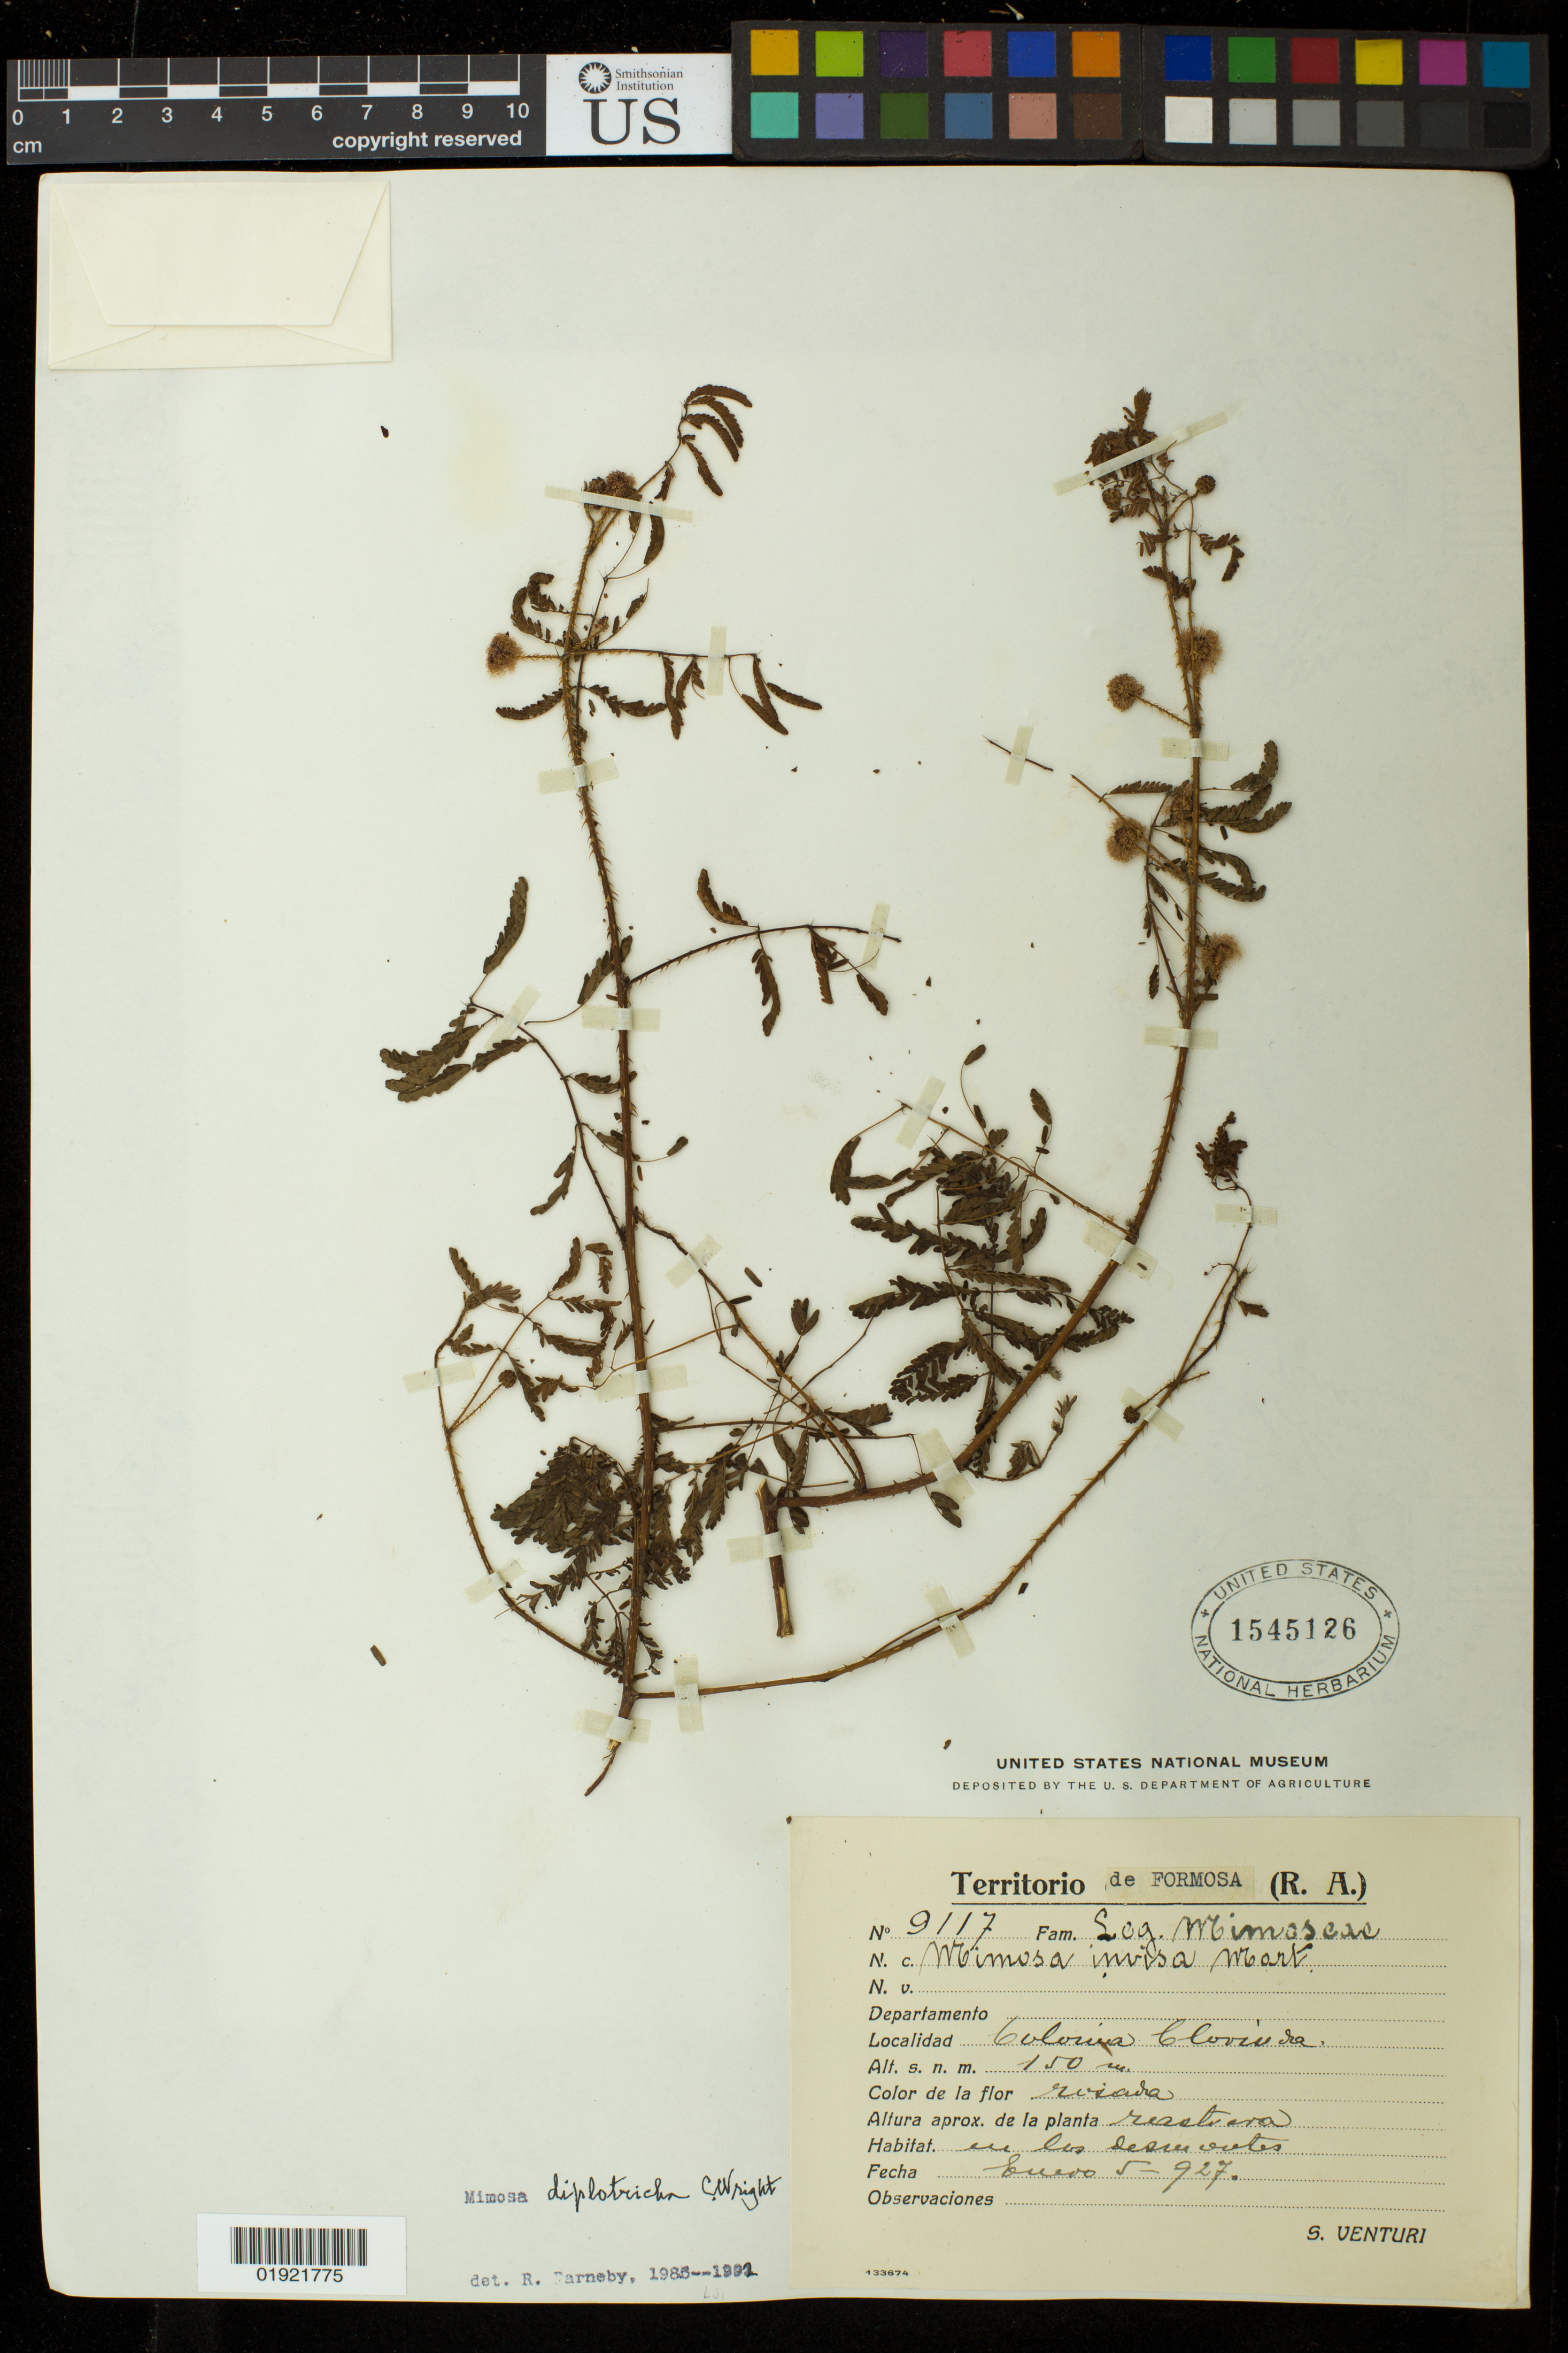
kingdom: Plantae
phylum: Tracheophyta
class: Magnoliopsida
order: Fabales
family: Fabaceae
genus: Mimosa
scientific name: Mimosa diplotricha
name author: C. Wright in Sauvalle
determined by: Barneby, Rupert C., (NY)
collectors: S. Venturi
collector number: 9117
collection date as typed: month illegible, 5-927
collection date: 1927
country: Argentina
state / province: Formosa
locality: Coloriua Cloviera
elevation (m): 150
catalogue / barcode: US 1545126